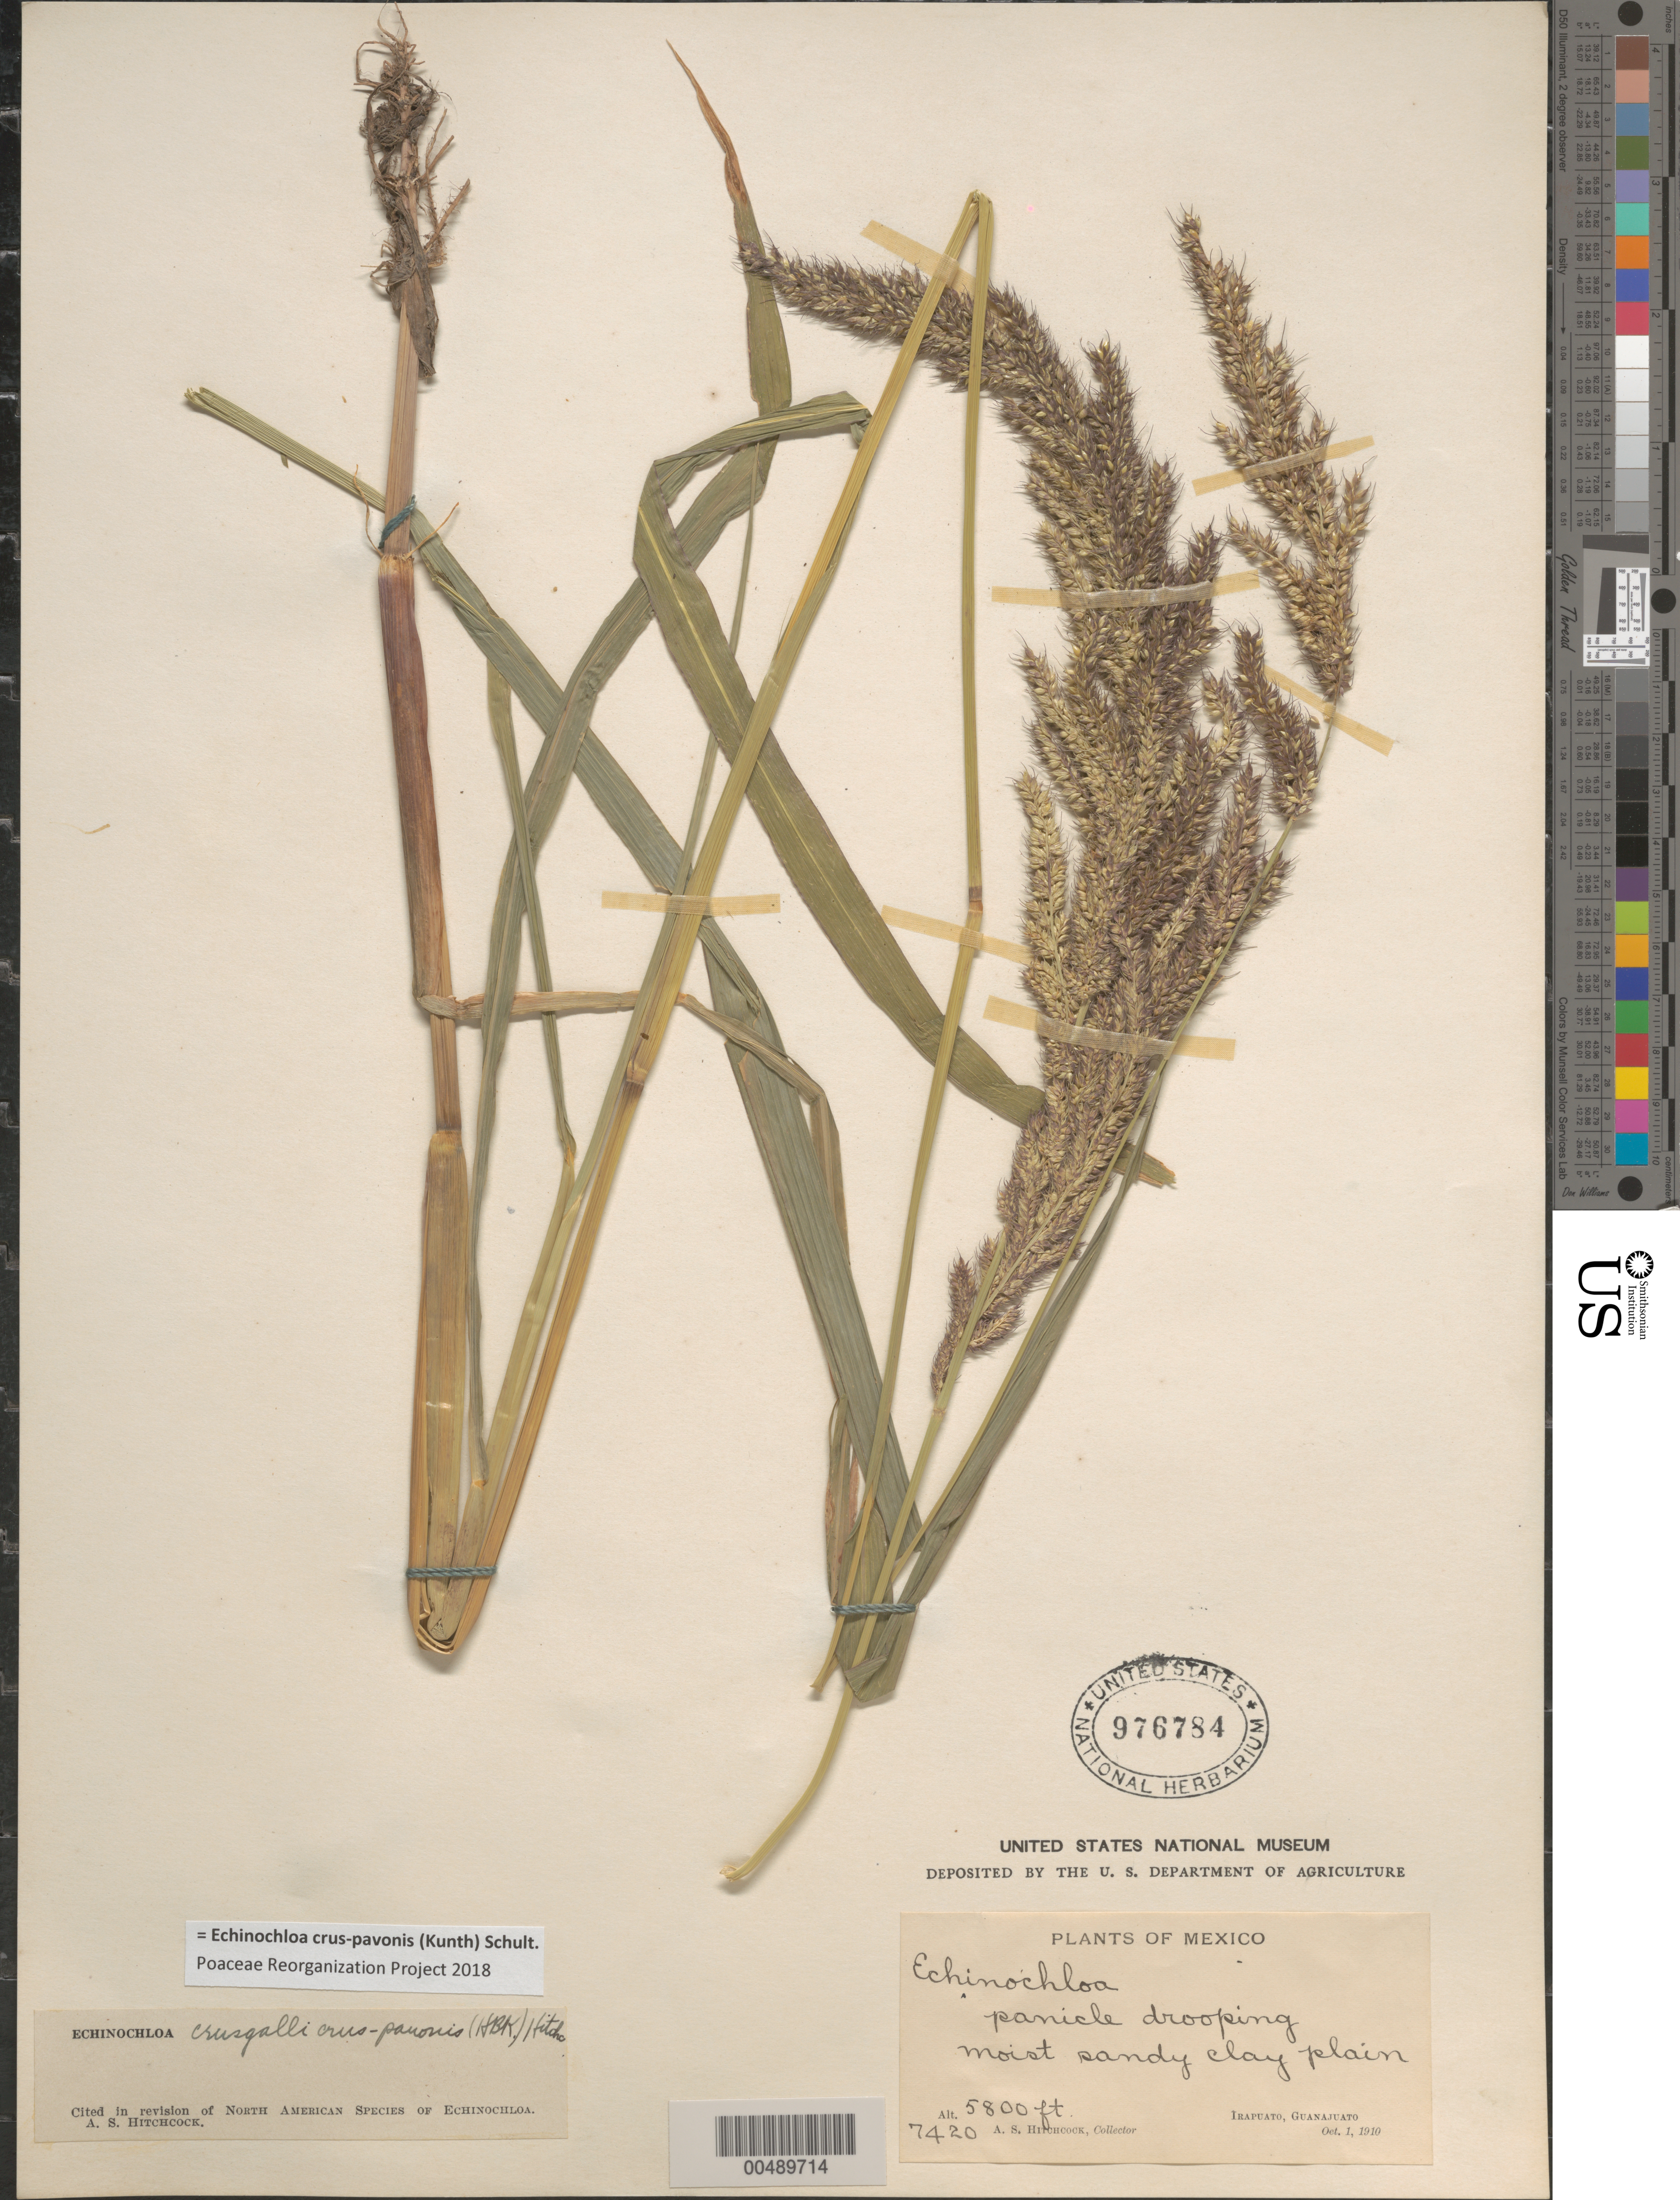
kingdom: Plantae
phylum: Tracheophyta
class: Liliopsida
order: Poales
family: Poaceae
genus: Echinochloa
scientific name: Echinochloa crus-pavonis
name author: (Kunth) Schult.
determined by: Poaceae Reorganization Project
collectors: A. S. Hitchcock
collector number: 7420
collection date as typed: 1 Oct 1910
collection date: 1910-10-01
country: Mexico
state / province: Guanajuato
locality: Irapuato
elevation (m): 1768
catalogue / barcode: US 976784